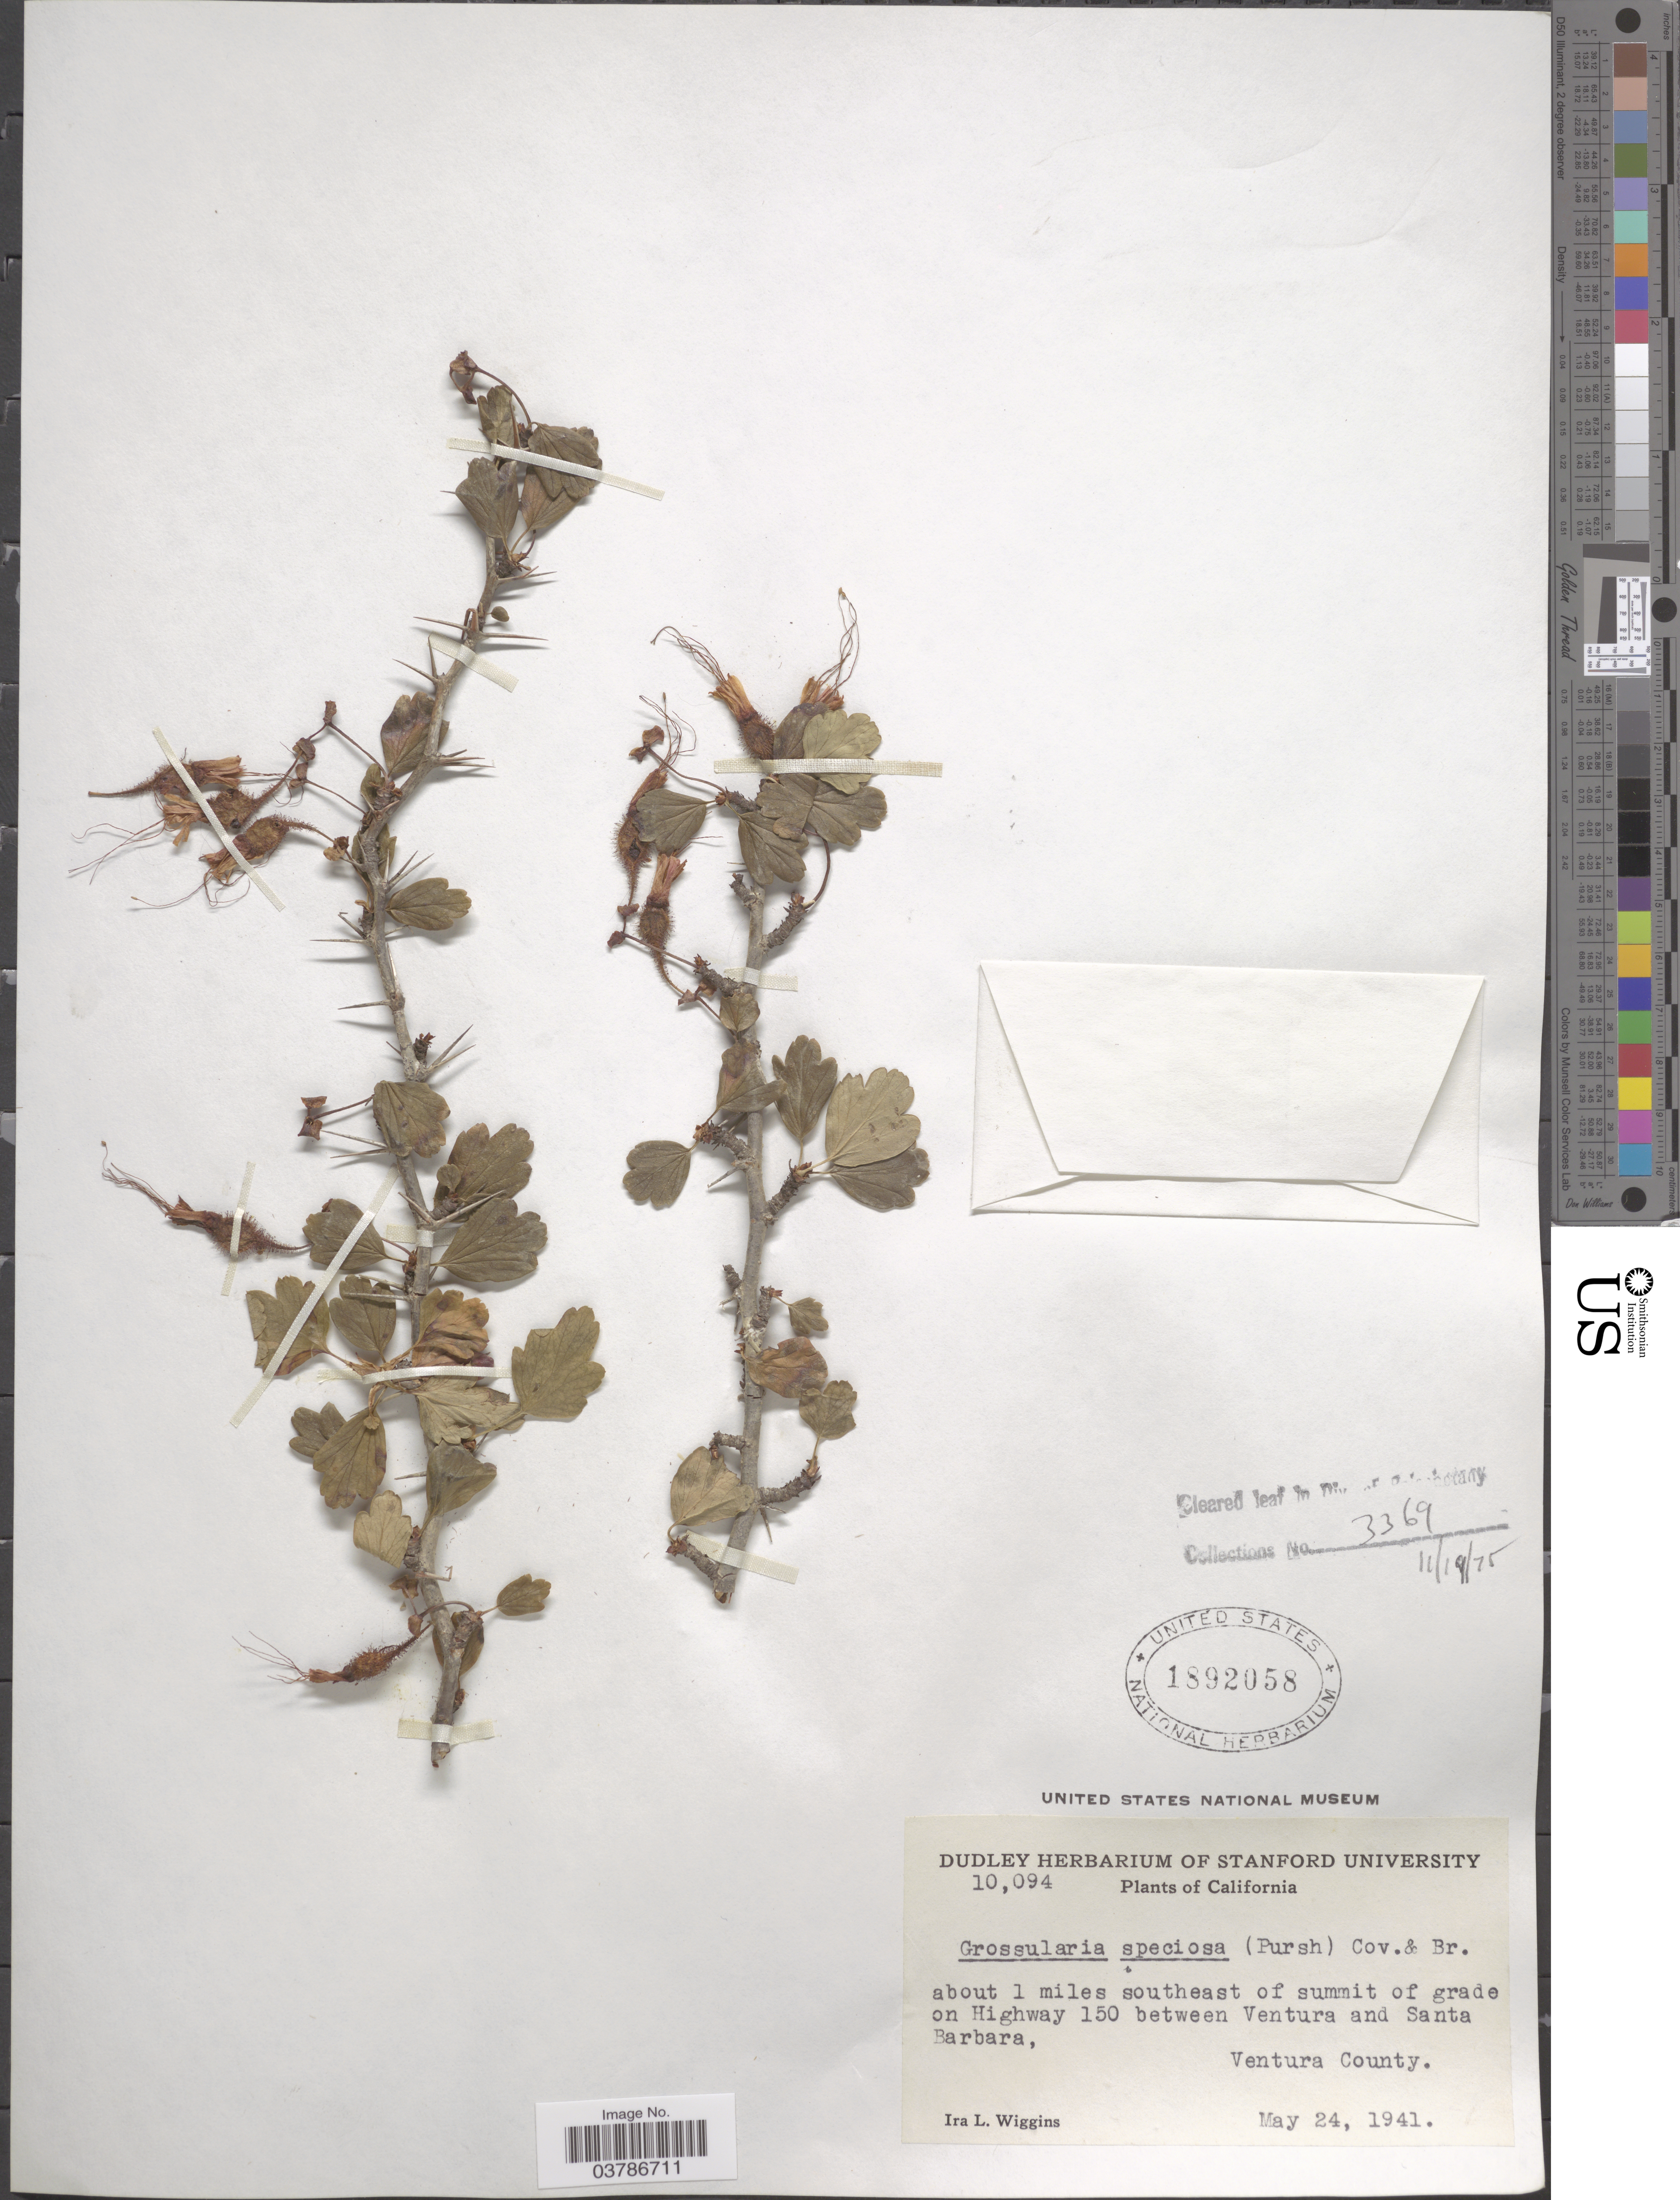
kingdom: Plantae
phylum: Tracheophyta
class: Magnoliopsida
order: Saxifragales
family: Grossulariaceae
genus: Ribes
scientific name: Ribes speciosum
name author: Pursh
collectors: I. L. Wiggins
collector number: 10094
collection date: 1941-05-24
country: United States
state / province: California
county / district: Ventura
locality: About 1 miles southeast of summit of grade on Highway 150 between Ventura and Santa Barbara, Ventura County.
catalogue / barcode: US 1892058